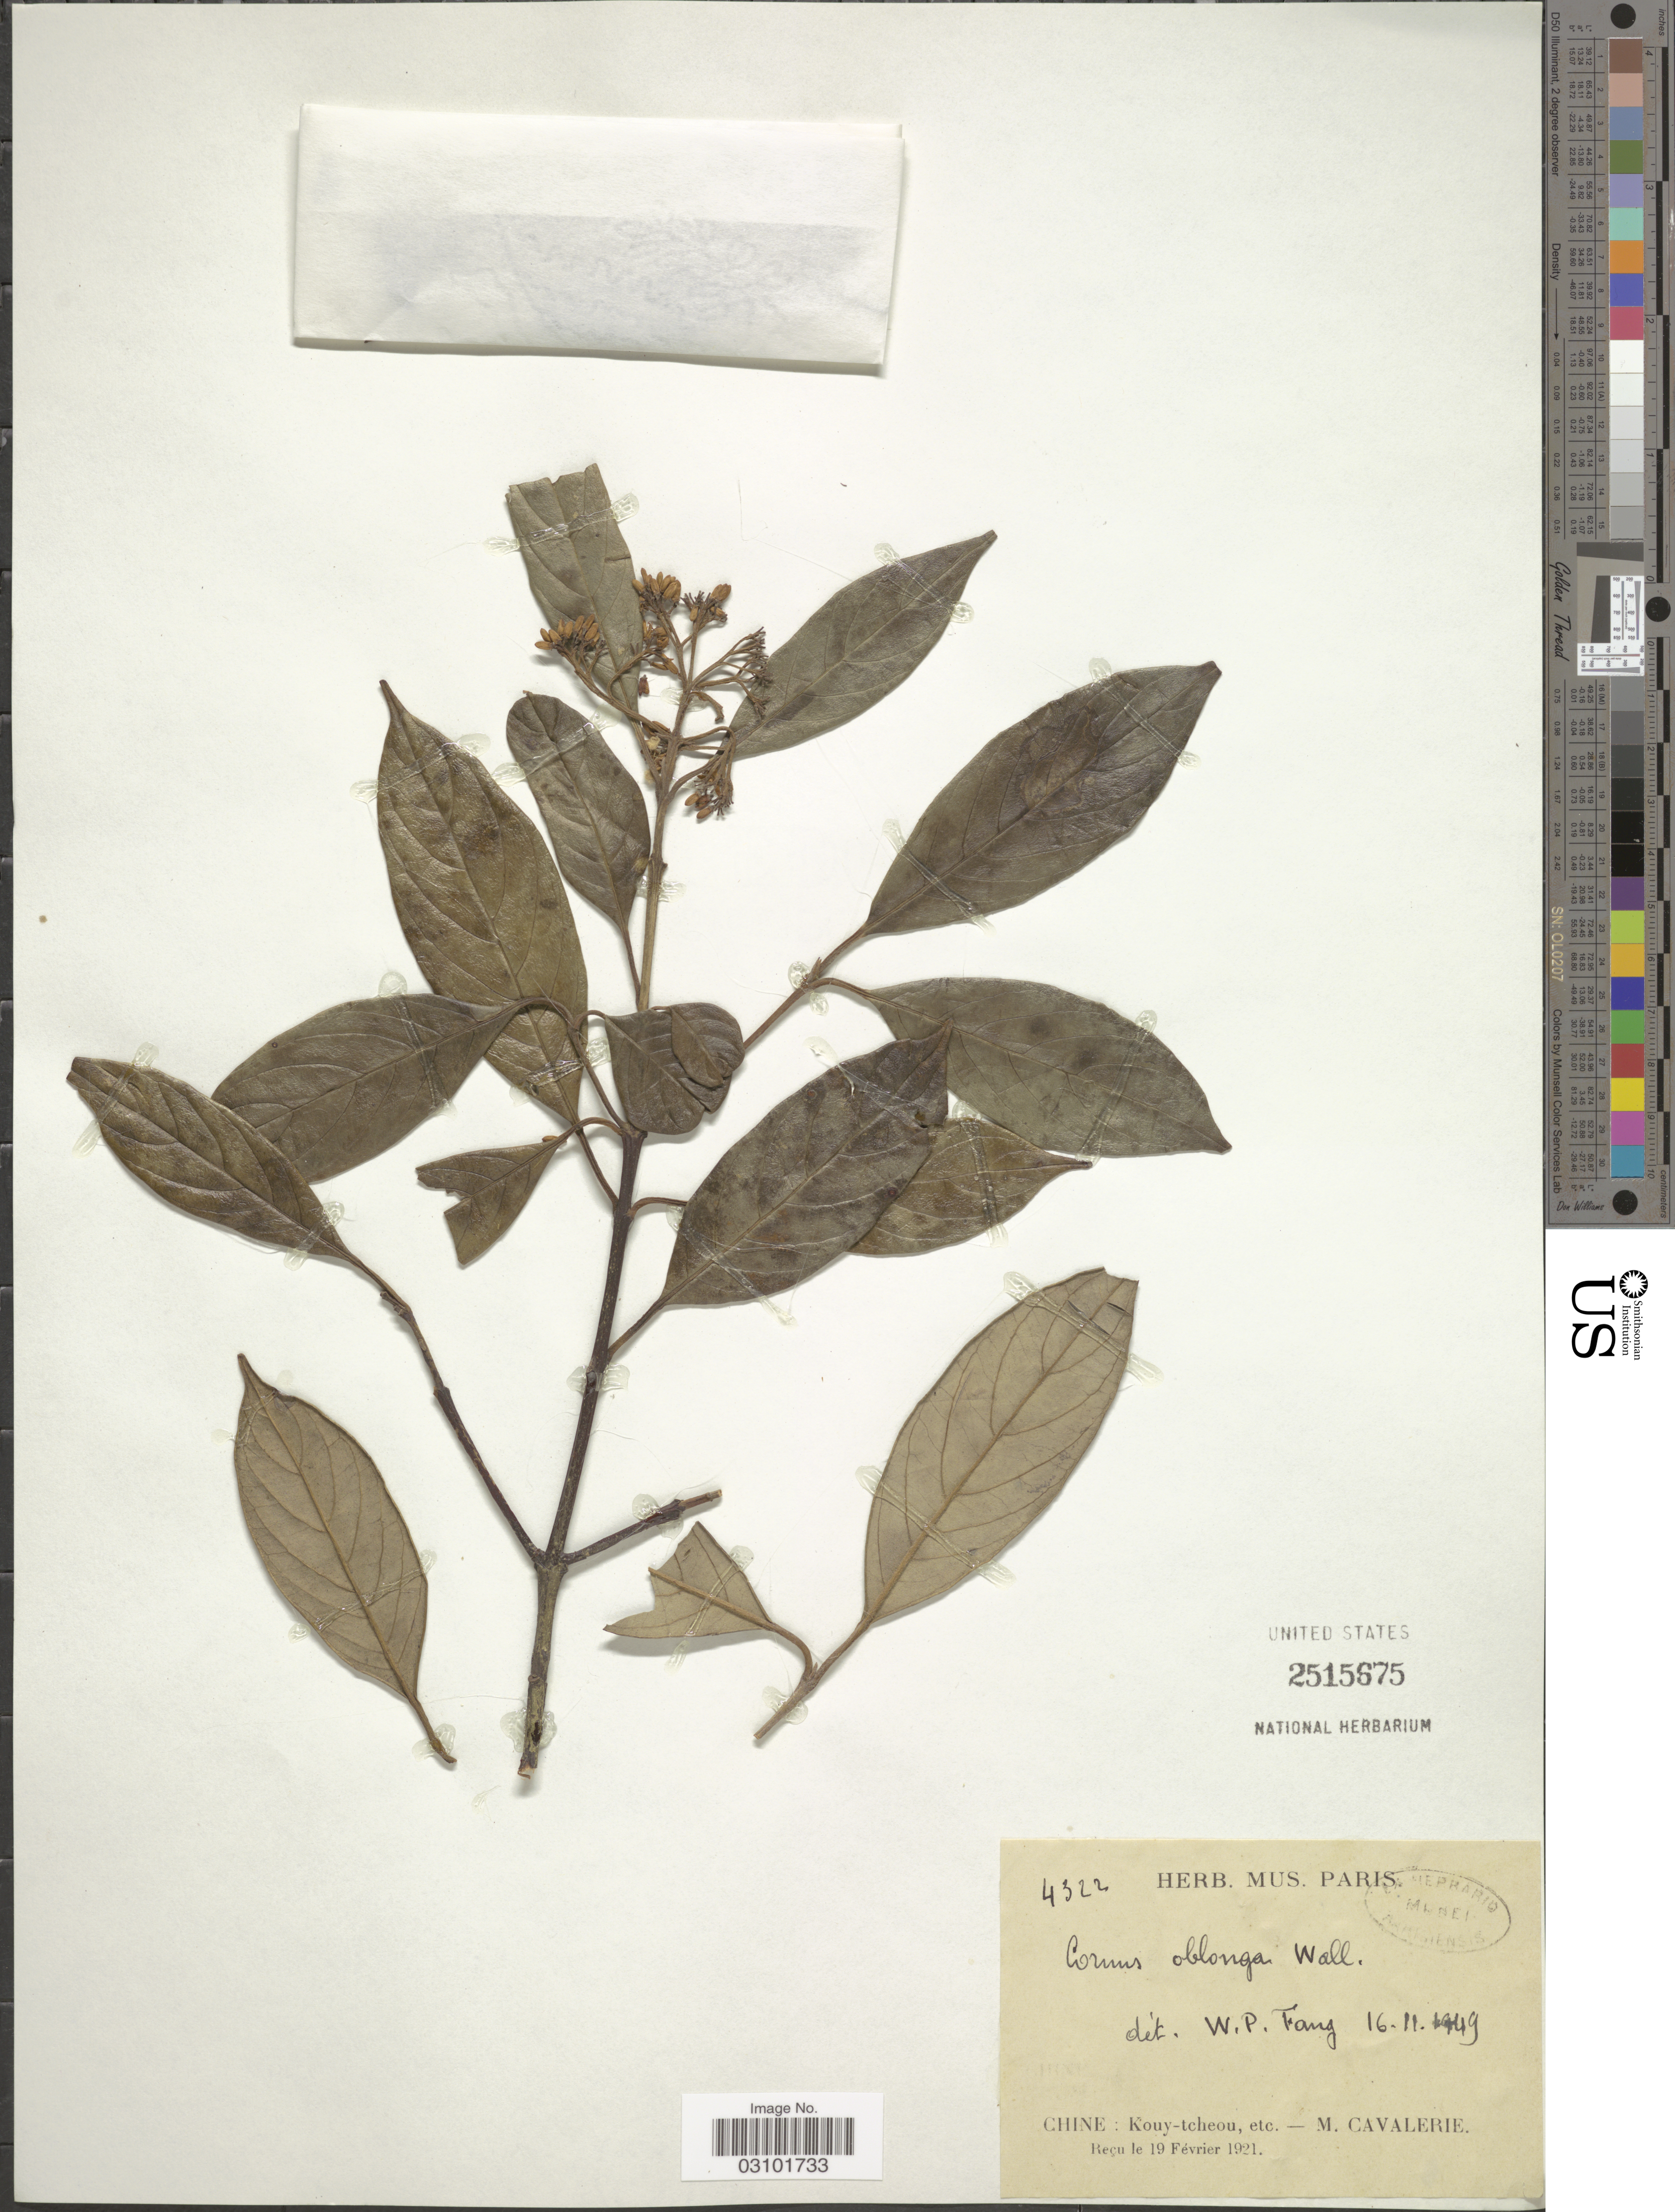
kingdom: Plantae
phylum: Tracheophyta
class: Magnoliopsida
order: Cornales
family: Cornaceae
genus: Cornus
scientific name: Cornus oblonga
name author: Wall.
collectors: M. Cavalerie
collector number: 4322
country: China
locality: Chine: Kouy-tcheou.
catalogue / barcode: US 2515675